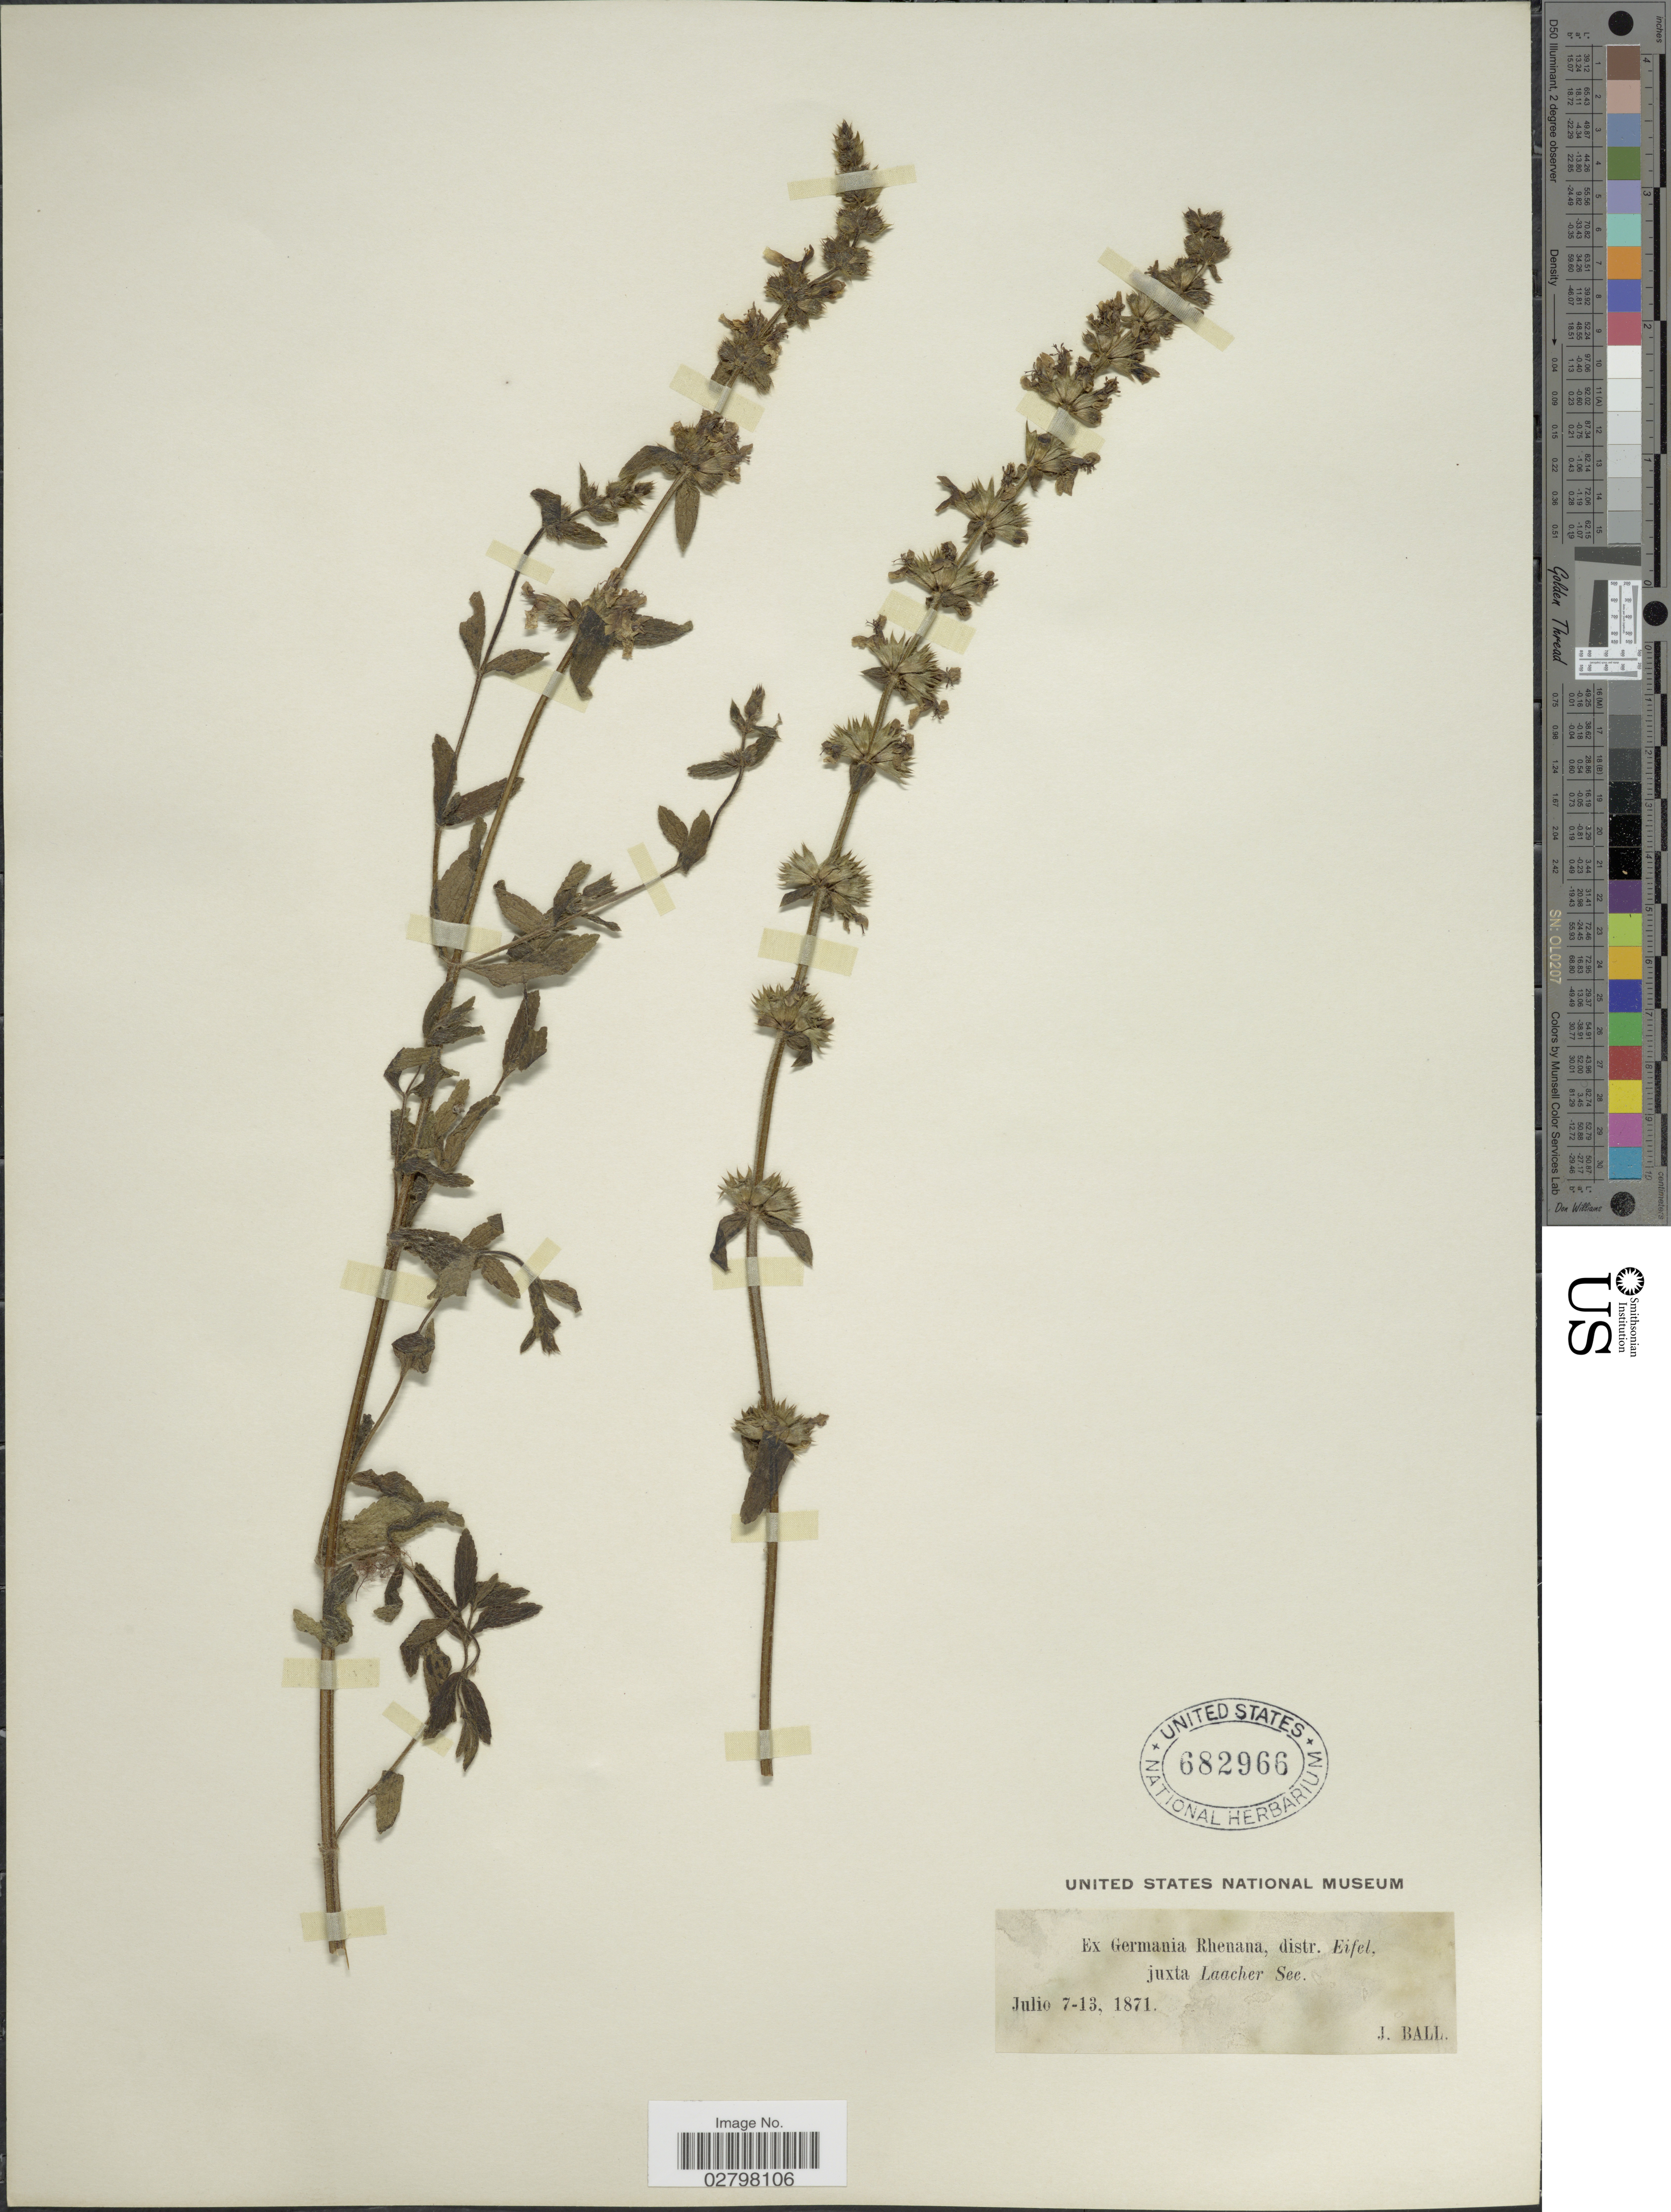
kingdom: Plantae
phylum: Tracheophyta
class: Magnoliopsida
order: Lamiales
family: Lamiaceae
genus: Stachys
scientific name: Stachys sp.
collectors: J. Ball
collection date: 1871-07-07/1871-07-13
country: Germany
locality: Ex Germania Rhenana, distr. Eifel, juxta Laacher See.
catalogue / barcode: US 682966